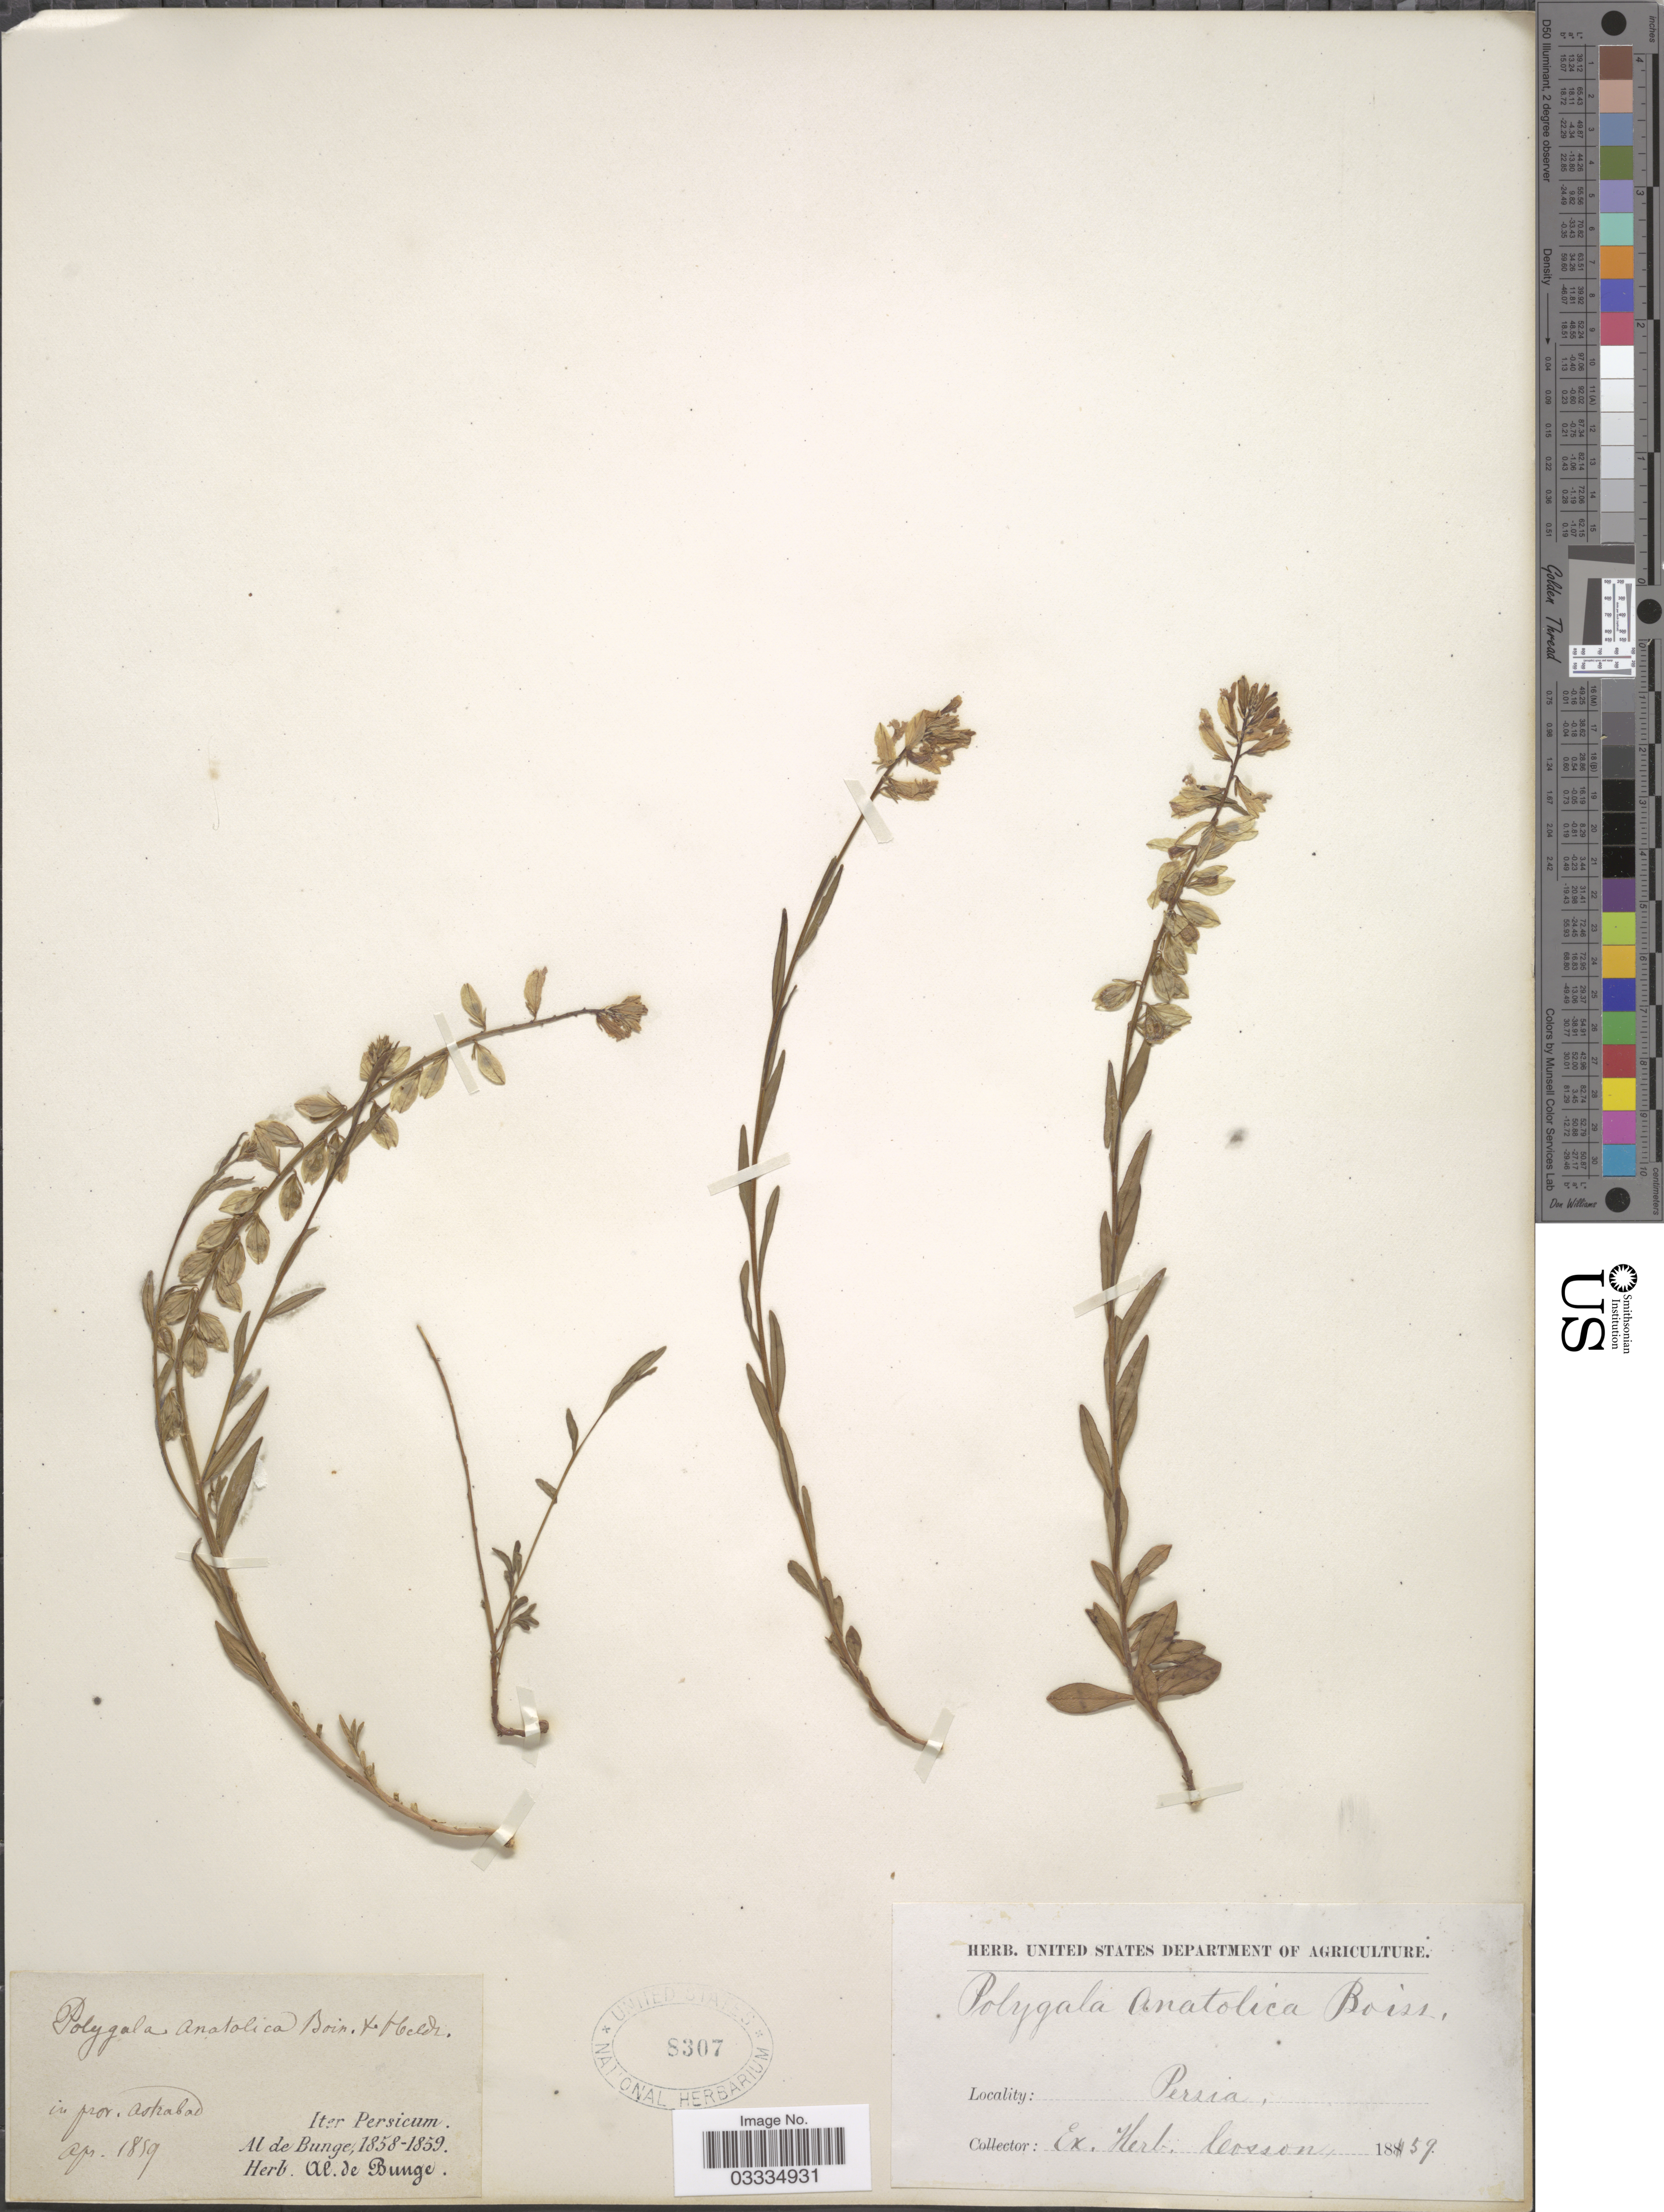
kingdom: Plantae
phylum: Tracheophyta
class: Magnoliopsida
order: Fabales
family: Polygalaceae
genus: Polygala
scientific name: Polygala anatolica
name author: Boiss. & Heldr.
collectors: A. de Bunge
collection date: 1859-04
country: Iran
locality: In prov. Astrabad. Persia.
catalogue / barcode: US 8307